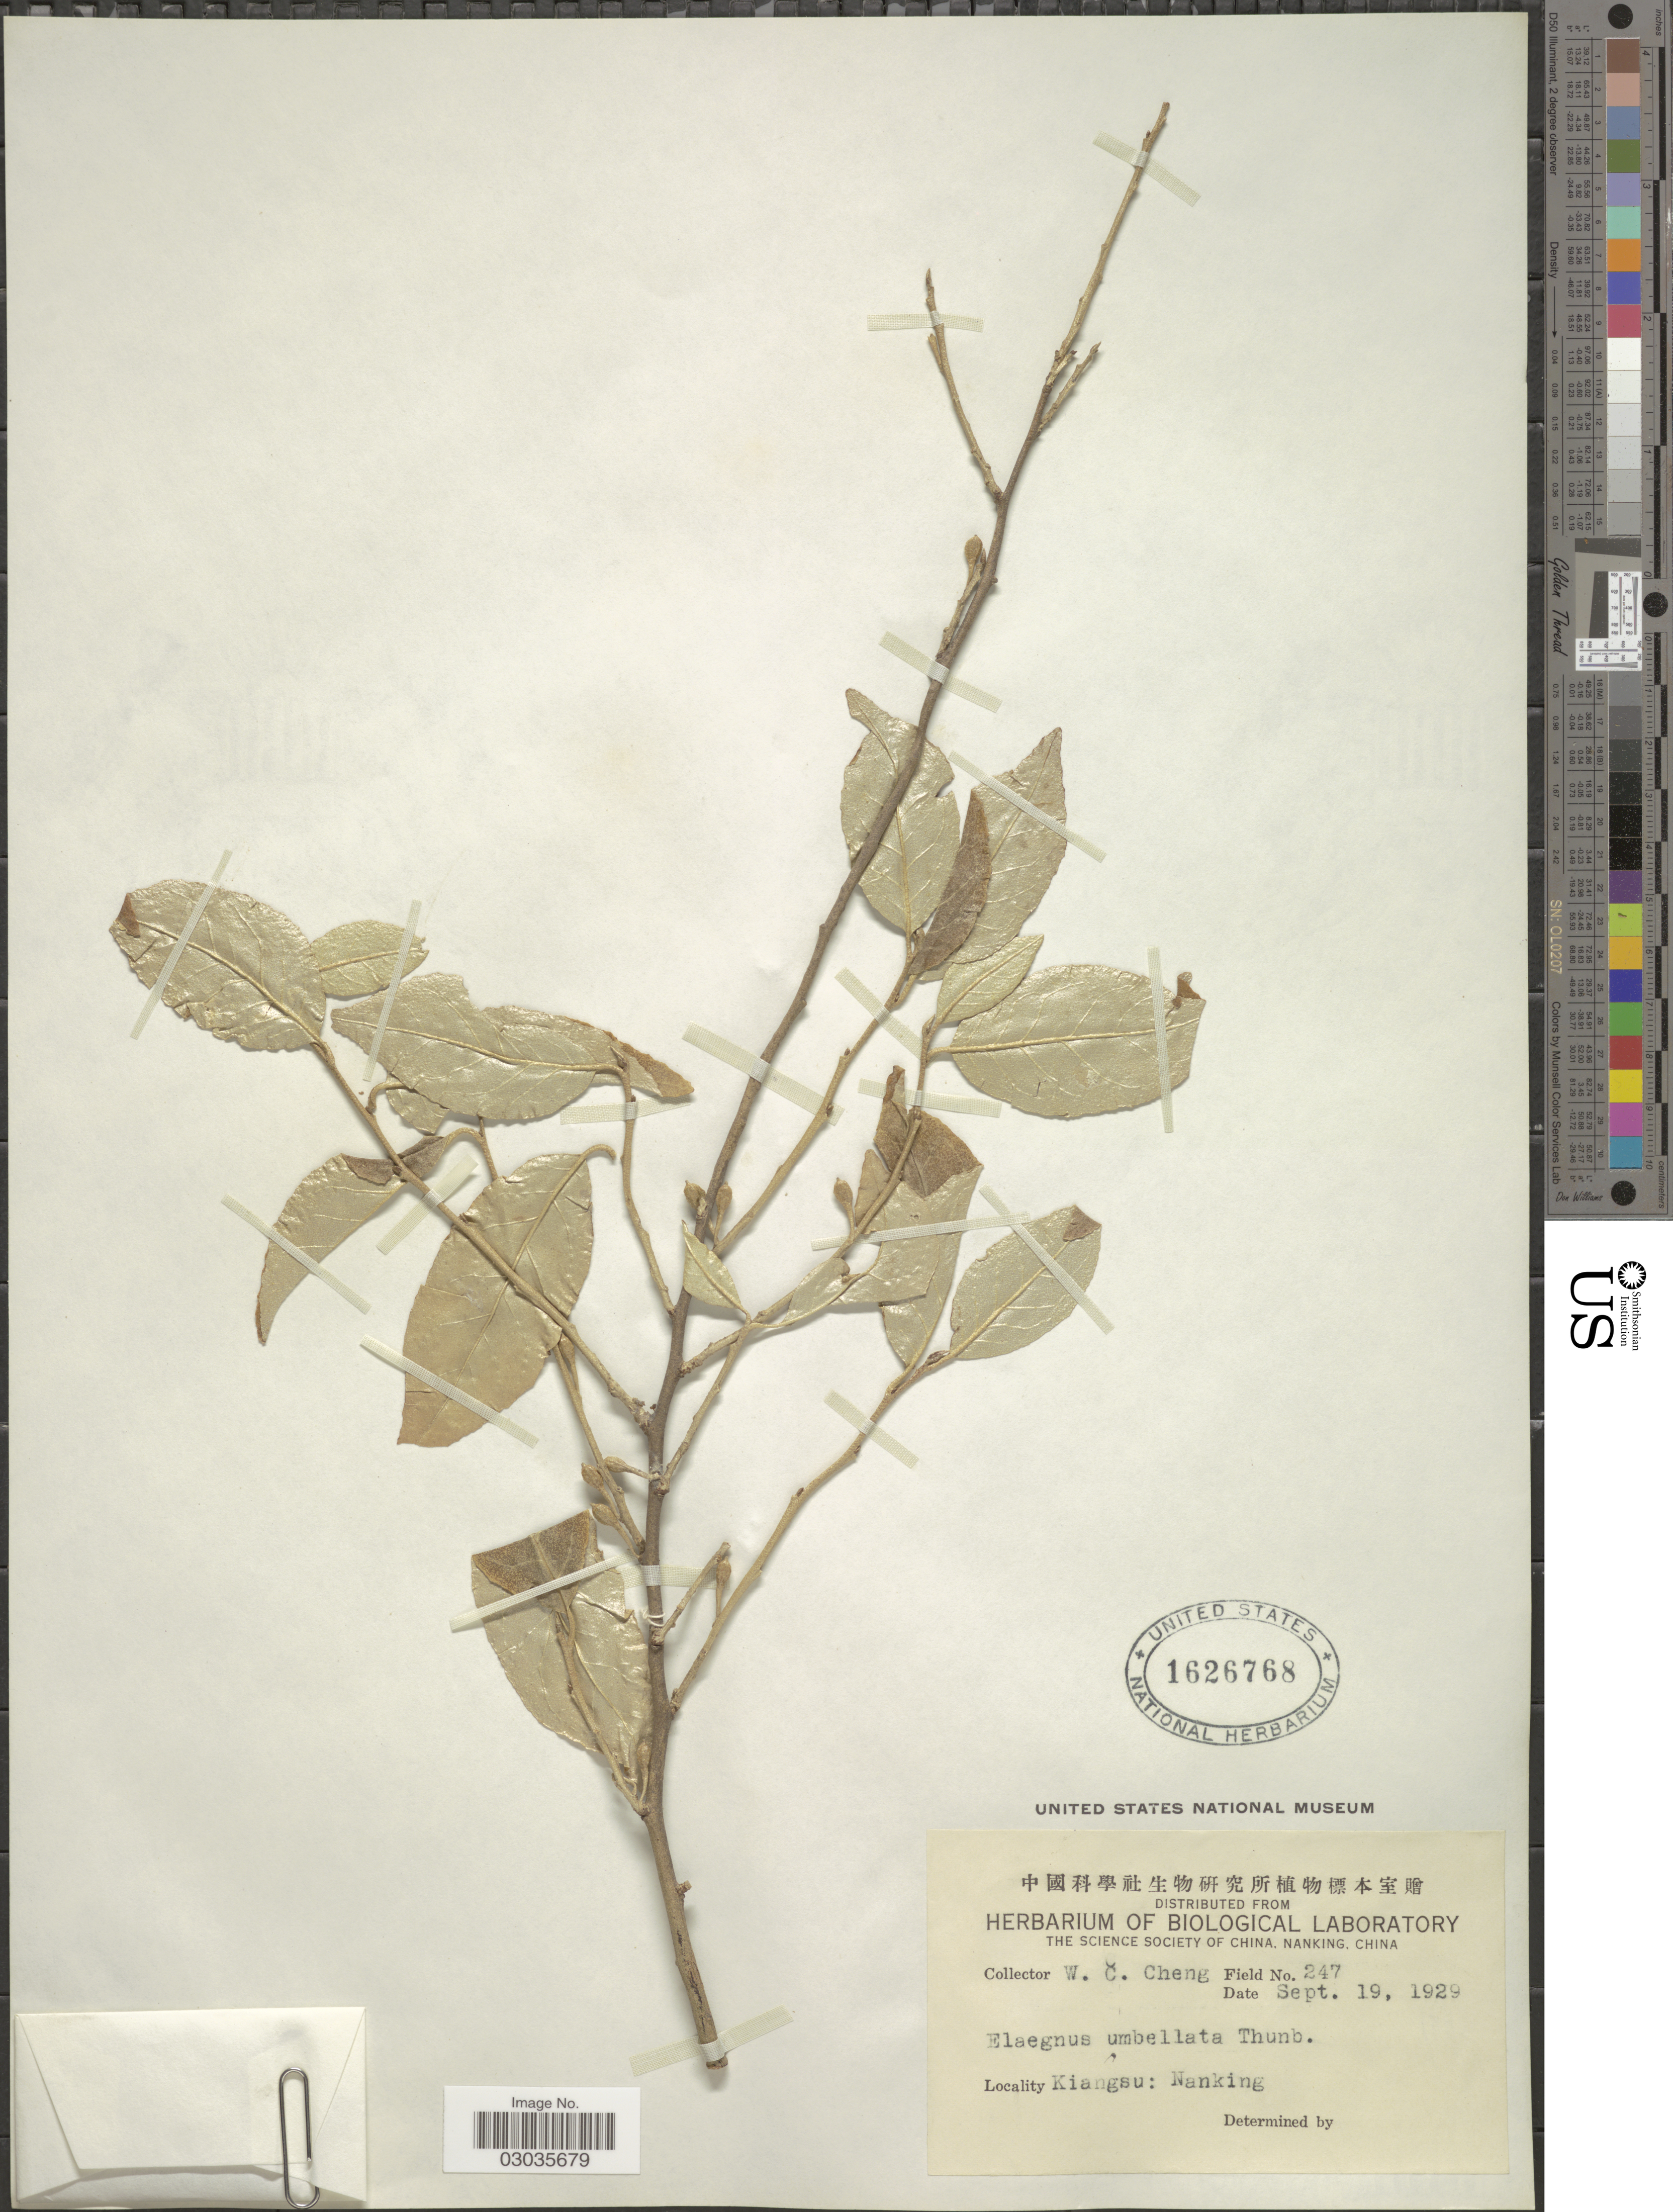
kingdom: Plantae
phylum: Tracheophyta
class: Magnoliopsida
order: Rosales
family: Elaeagnaceae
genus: Elaeagnus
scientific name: Elaeagnus umbellata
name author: Thunb.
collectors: W. C. Cheng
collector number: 247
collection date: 1929-09-19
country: China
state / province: Jiangsu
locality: Kiangsu: Nanking.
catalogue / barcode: US 1626768